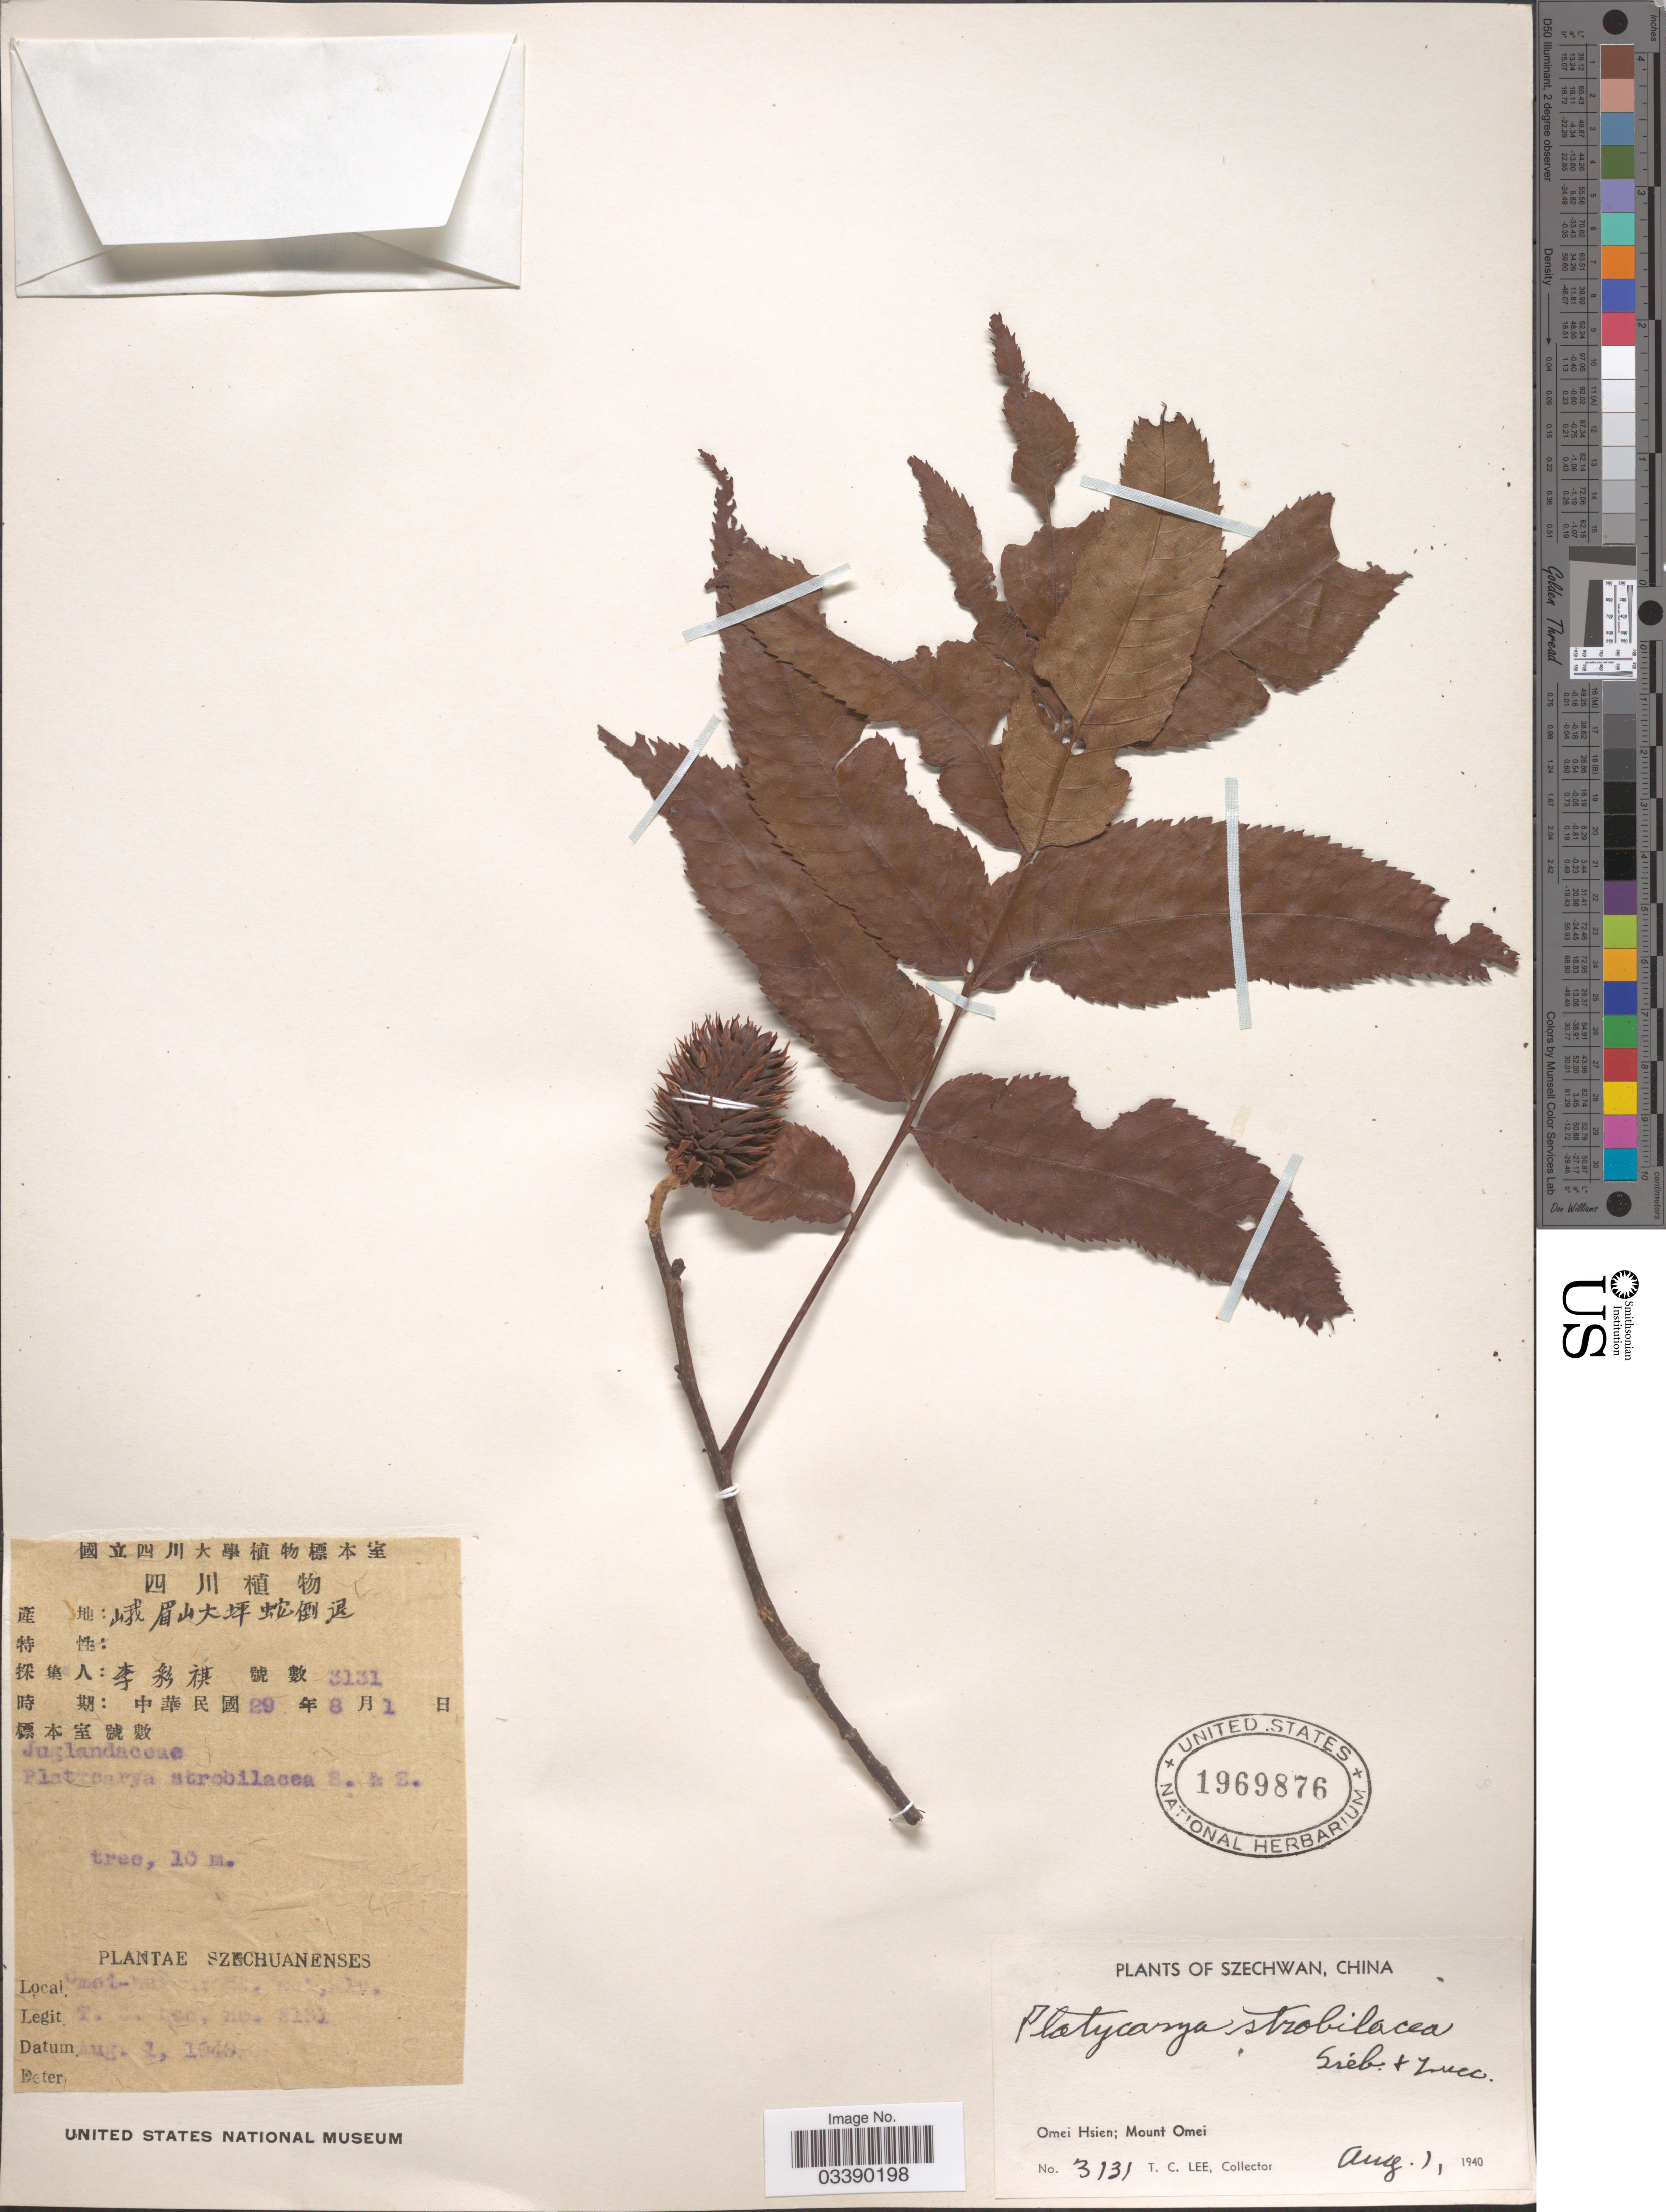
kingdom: Plantae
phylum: Tracheophyta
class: Magnoliopsida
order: Fagales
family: Juglandaceae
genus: Platycarya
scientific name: Platycarya strobilacea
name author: Siebold & Zucc.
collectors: T. Lee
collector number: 3131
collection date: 1940-08-01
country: China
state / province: Sichuan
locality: Szechwan. Omei Hsien; Mount Omei.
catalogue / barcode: US 1969876